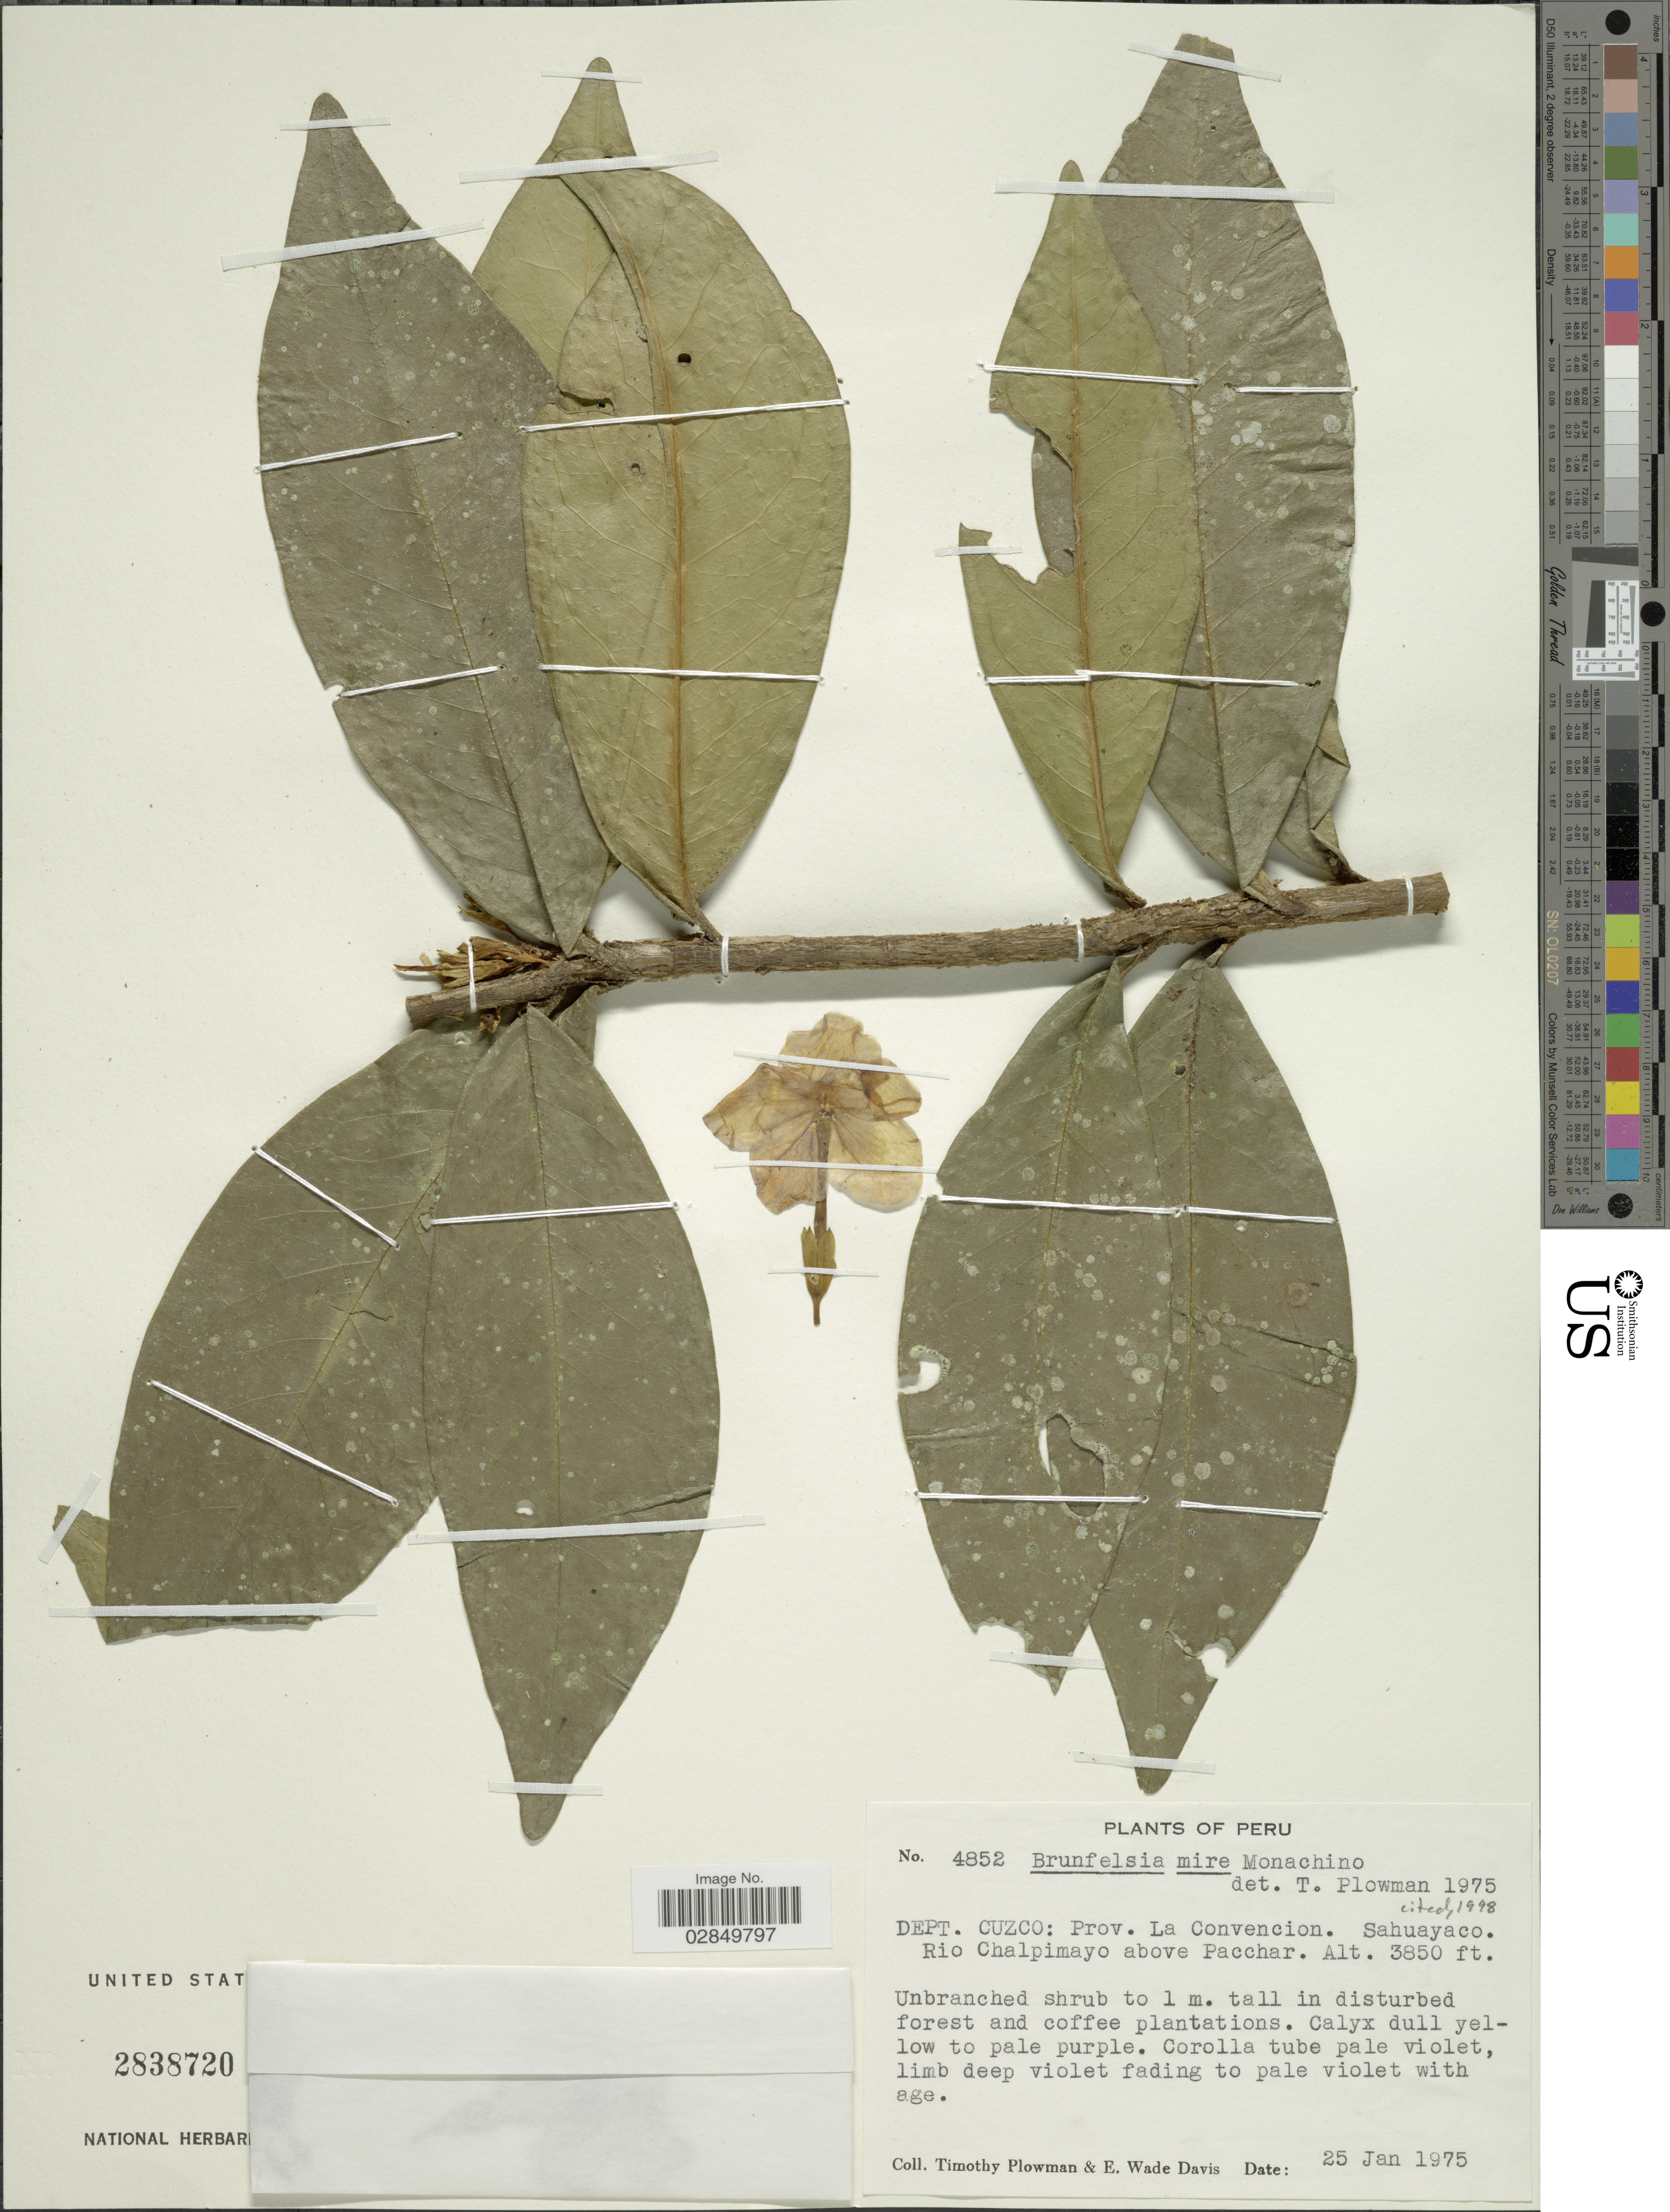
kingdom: Plantae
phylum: Tracheophyta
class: Magnoliopsida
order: Solanales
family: Solanaceae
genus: Brunfelsia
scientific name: Brunfelsia mire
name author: Monach.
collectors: T. Plowman & E. W. Davis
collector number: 4852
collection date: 1975-01-25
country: Peru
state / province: Cusco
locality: Dept. Cuzco, Prov. La Convencion, Sahuayaco, Rio Chalpimayo above Pacchar.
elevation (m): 1173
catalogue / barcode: US 2838720